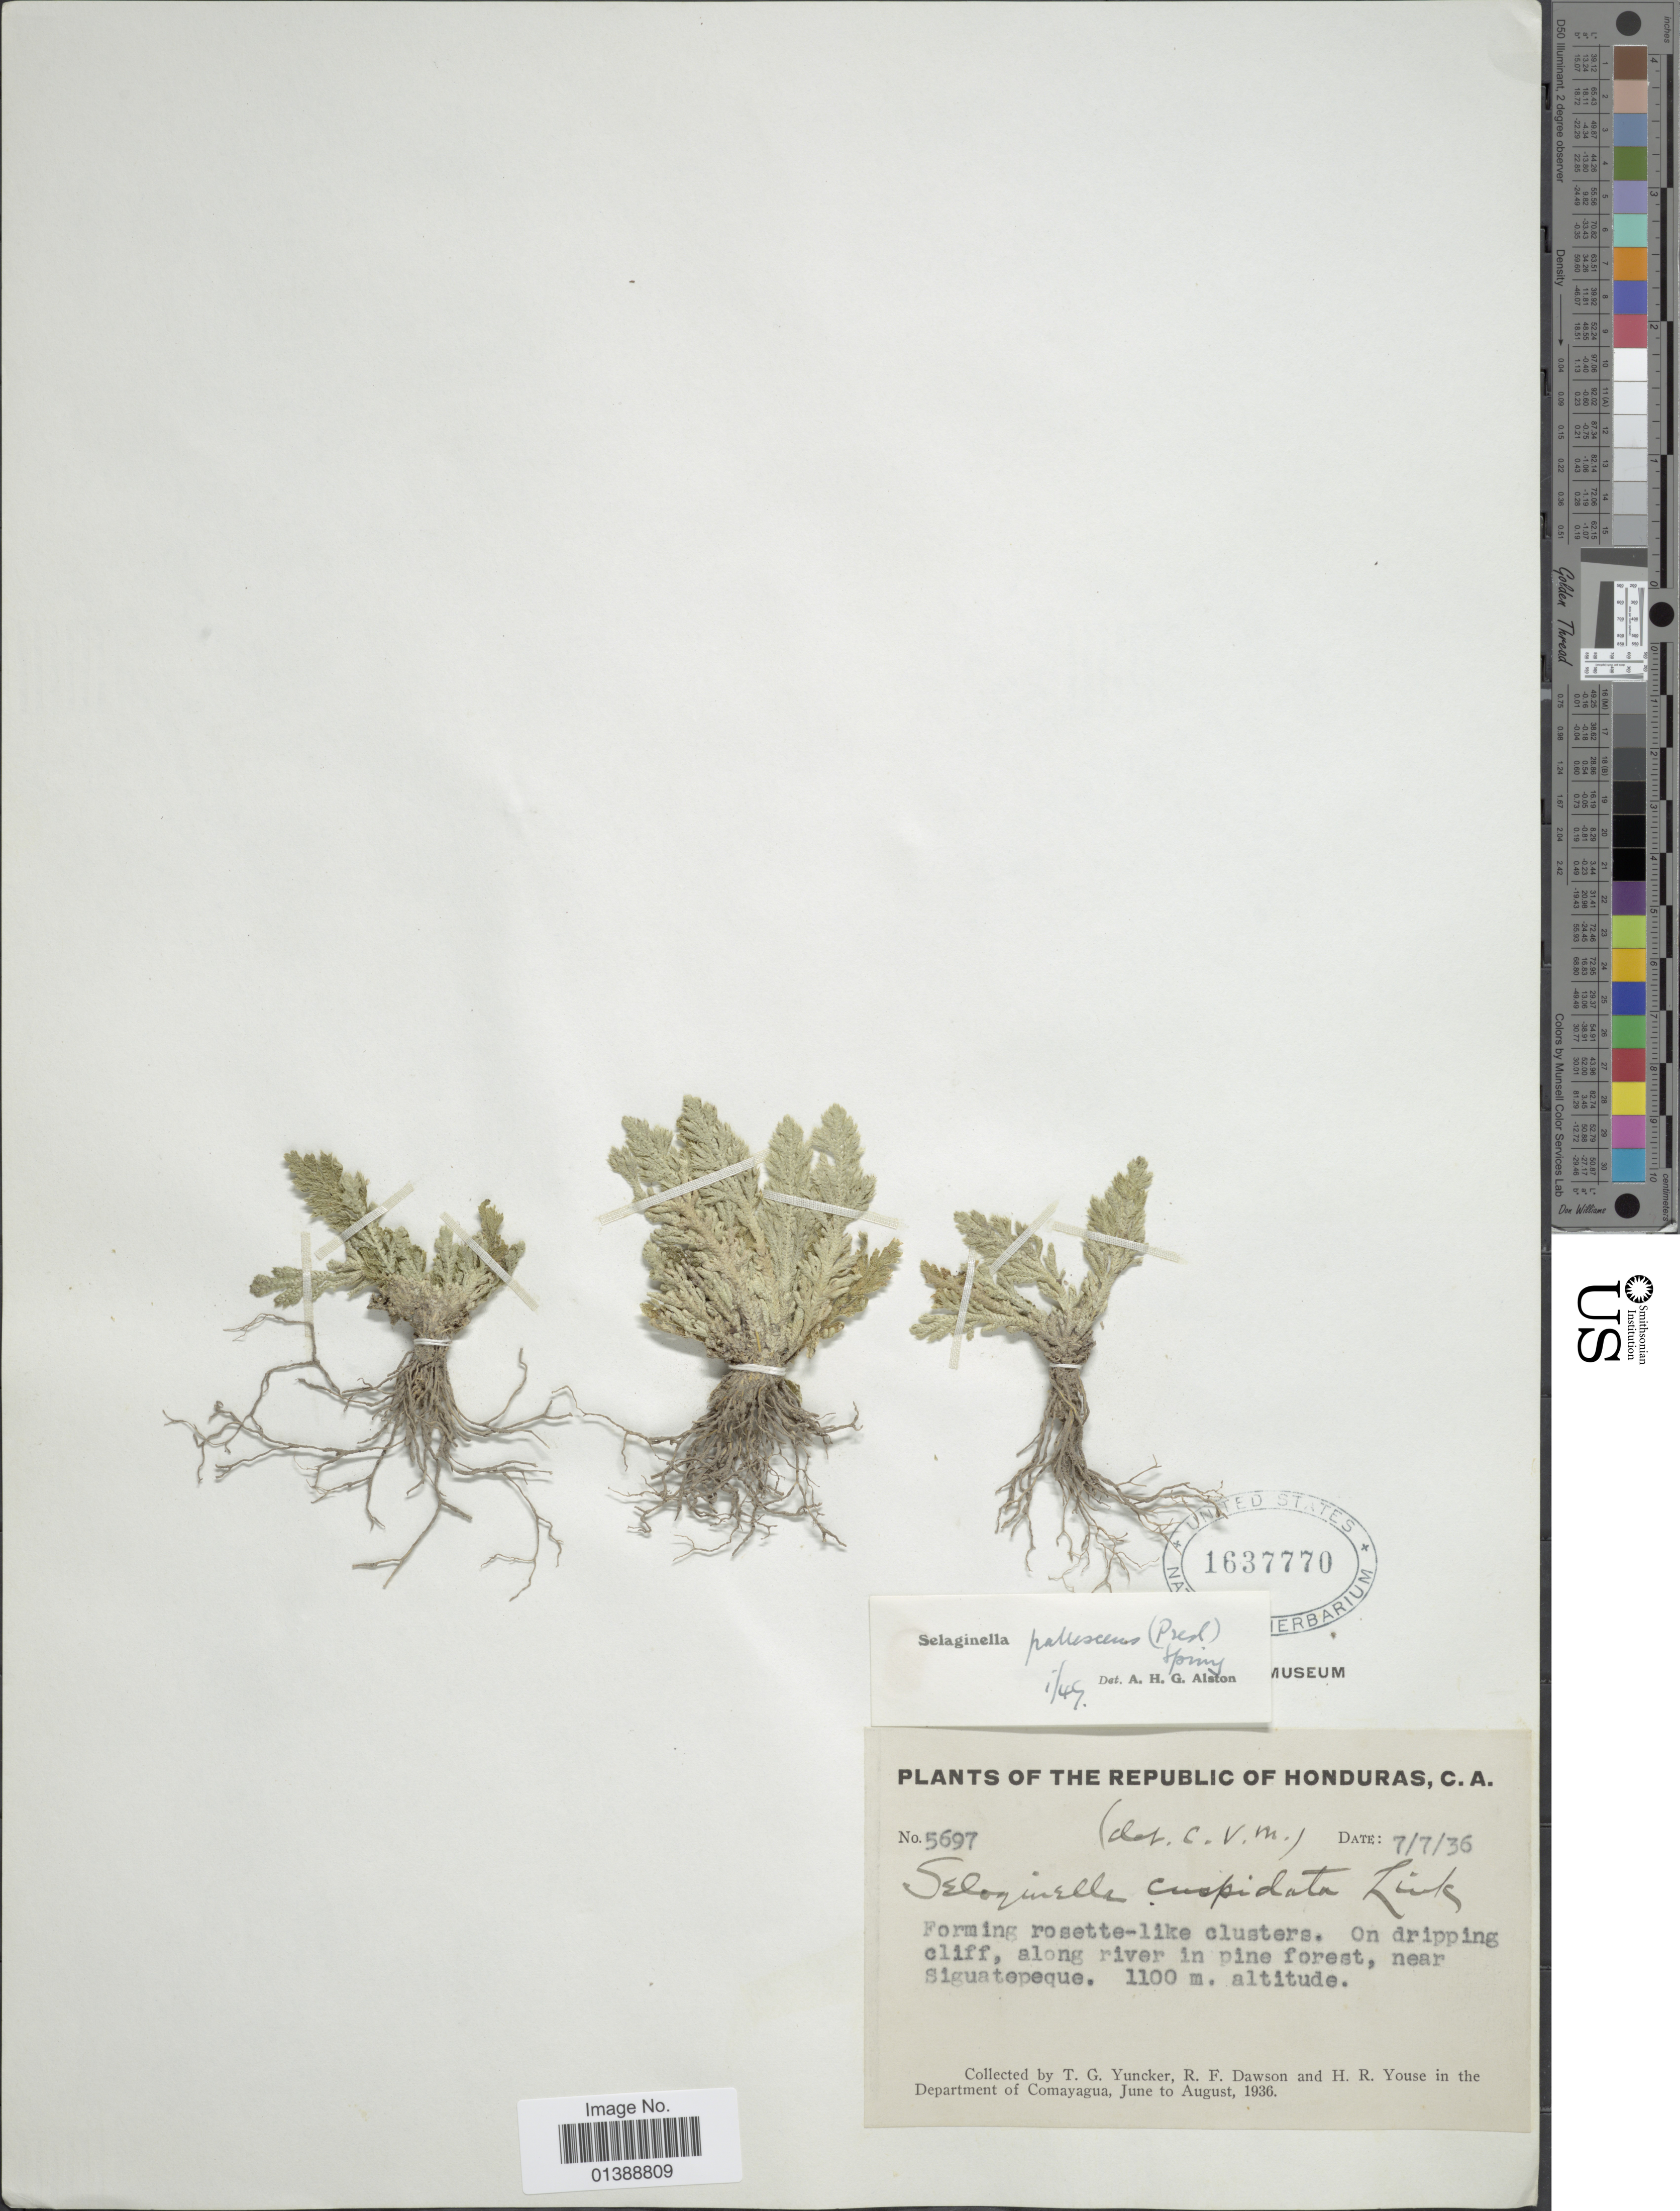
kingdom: Plantae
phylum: Tracheophyta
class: Lycopodiopsida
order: Selaginellales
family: Selaginellaceae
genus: Selaginella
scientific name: Selaginella pallescens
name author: (C. Presl) Spring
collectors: T. G. Yuncker, R. F. Dawson & H. Youse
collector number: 5697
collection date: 1936-07-07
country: Honduras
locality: On dripping cliff, along river in pine forest, near Siguatepeque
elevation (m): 1100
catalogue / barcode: US 1637770